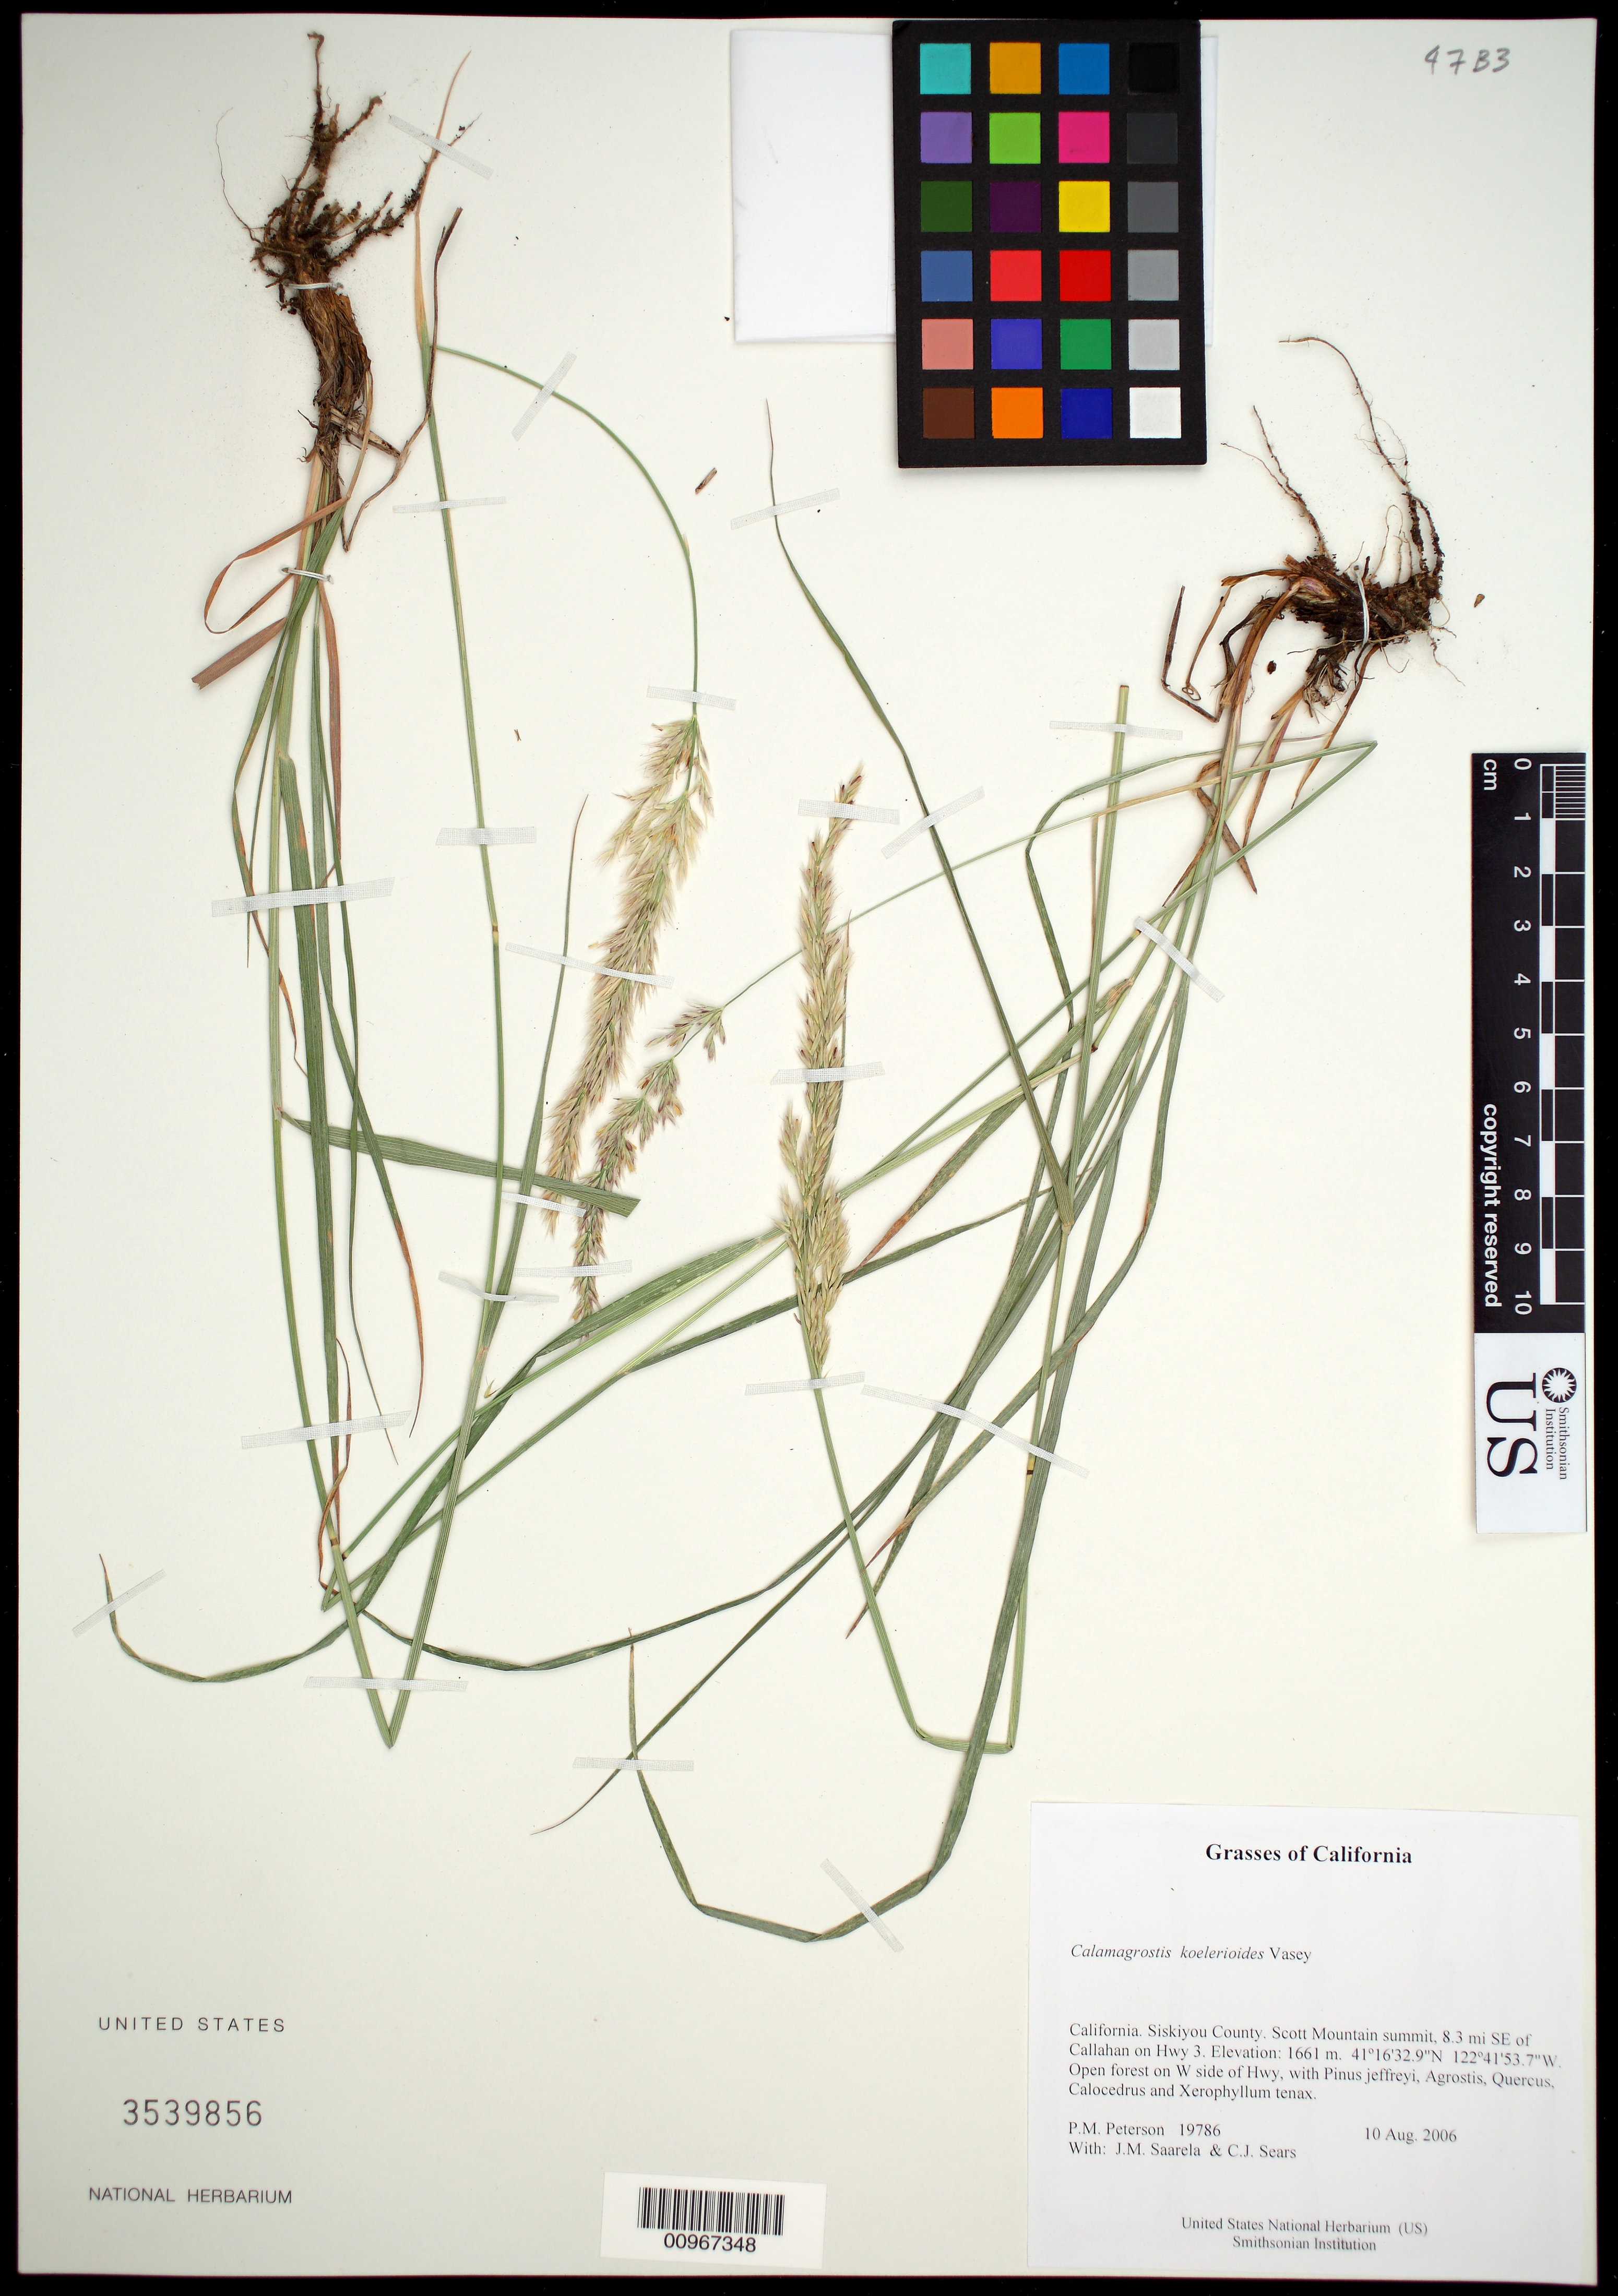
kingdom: Plantae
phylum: Tracheophyta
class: Liliopsida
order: Poales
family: Poaceae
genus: Calamagrostis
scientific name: Calamagrostis koelerioides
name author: Vasey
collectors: P. M. Peterson, J. Saarela & C. Sears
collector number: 19786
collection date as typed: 10 Aug 2006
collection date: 2006-08-10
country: United States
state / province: California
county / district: Siskiyou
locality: Scott Mountain summit, 8.3 mi SE of Callahan on Hwy 3.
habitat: Open forest on W side of Hwy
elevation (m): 1661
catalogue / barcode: US 3539856